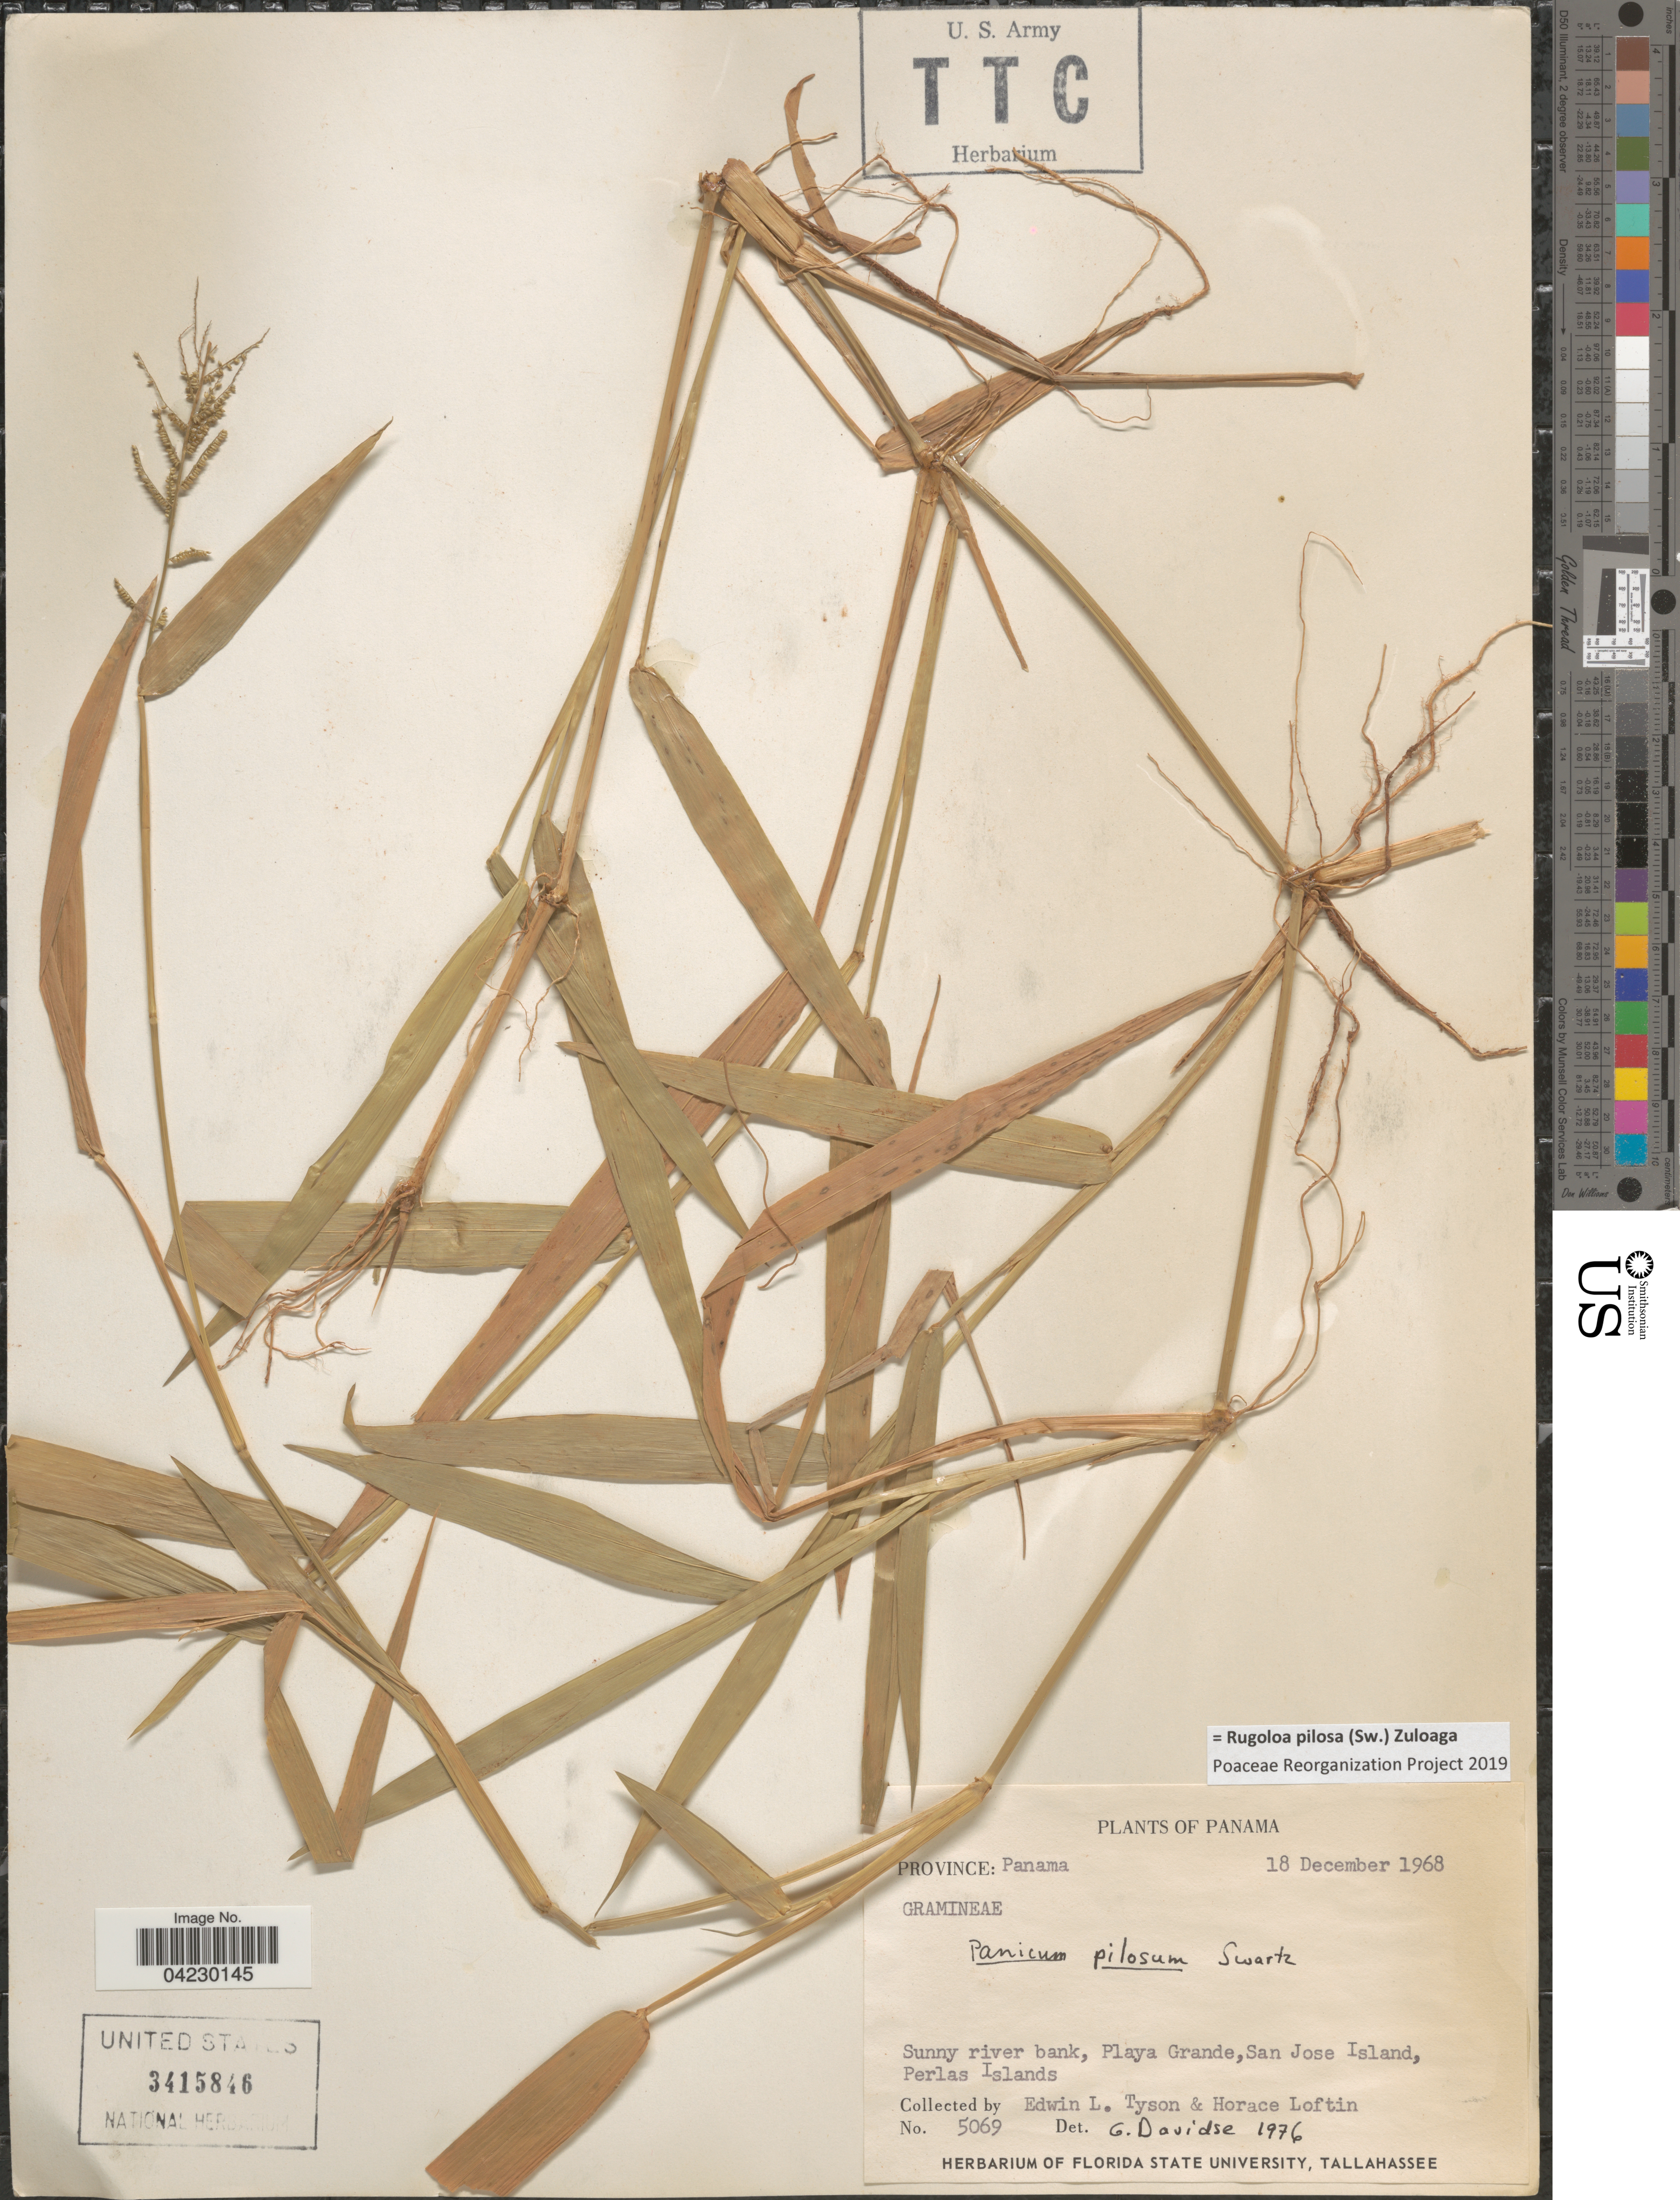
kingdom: Plantae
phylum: Tracheophyta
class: Liliopsida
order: Poales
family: Poaceae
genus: Rugoloa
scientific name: Rugoloa pilosa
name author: (Sw.) Zuloaga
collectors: E. L. Tyson & H. Loftin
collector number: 5069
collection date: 1968-12-18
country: Panama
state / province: Panamá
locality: Sunny river bank, Playa Grande, San Jose Island, Perlas Islands.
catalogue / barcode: US 3415846